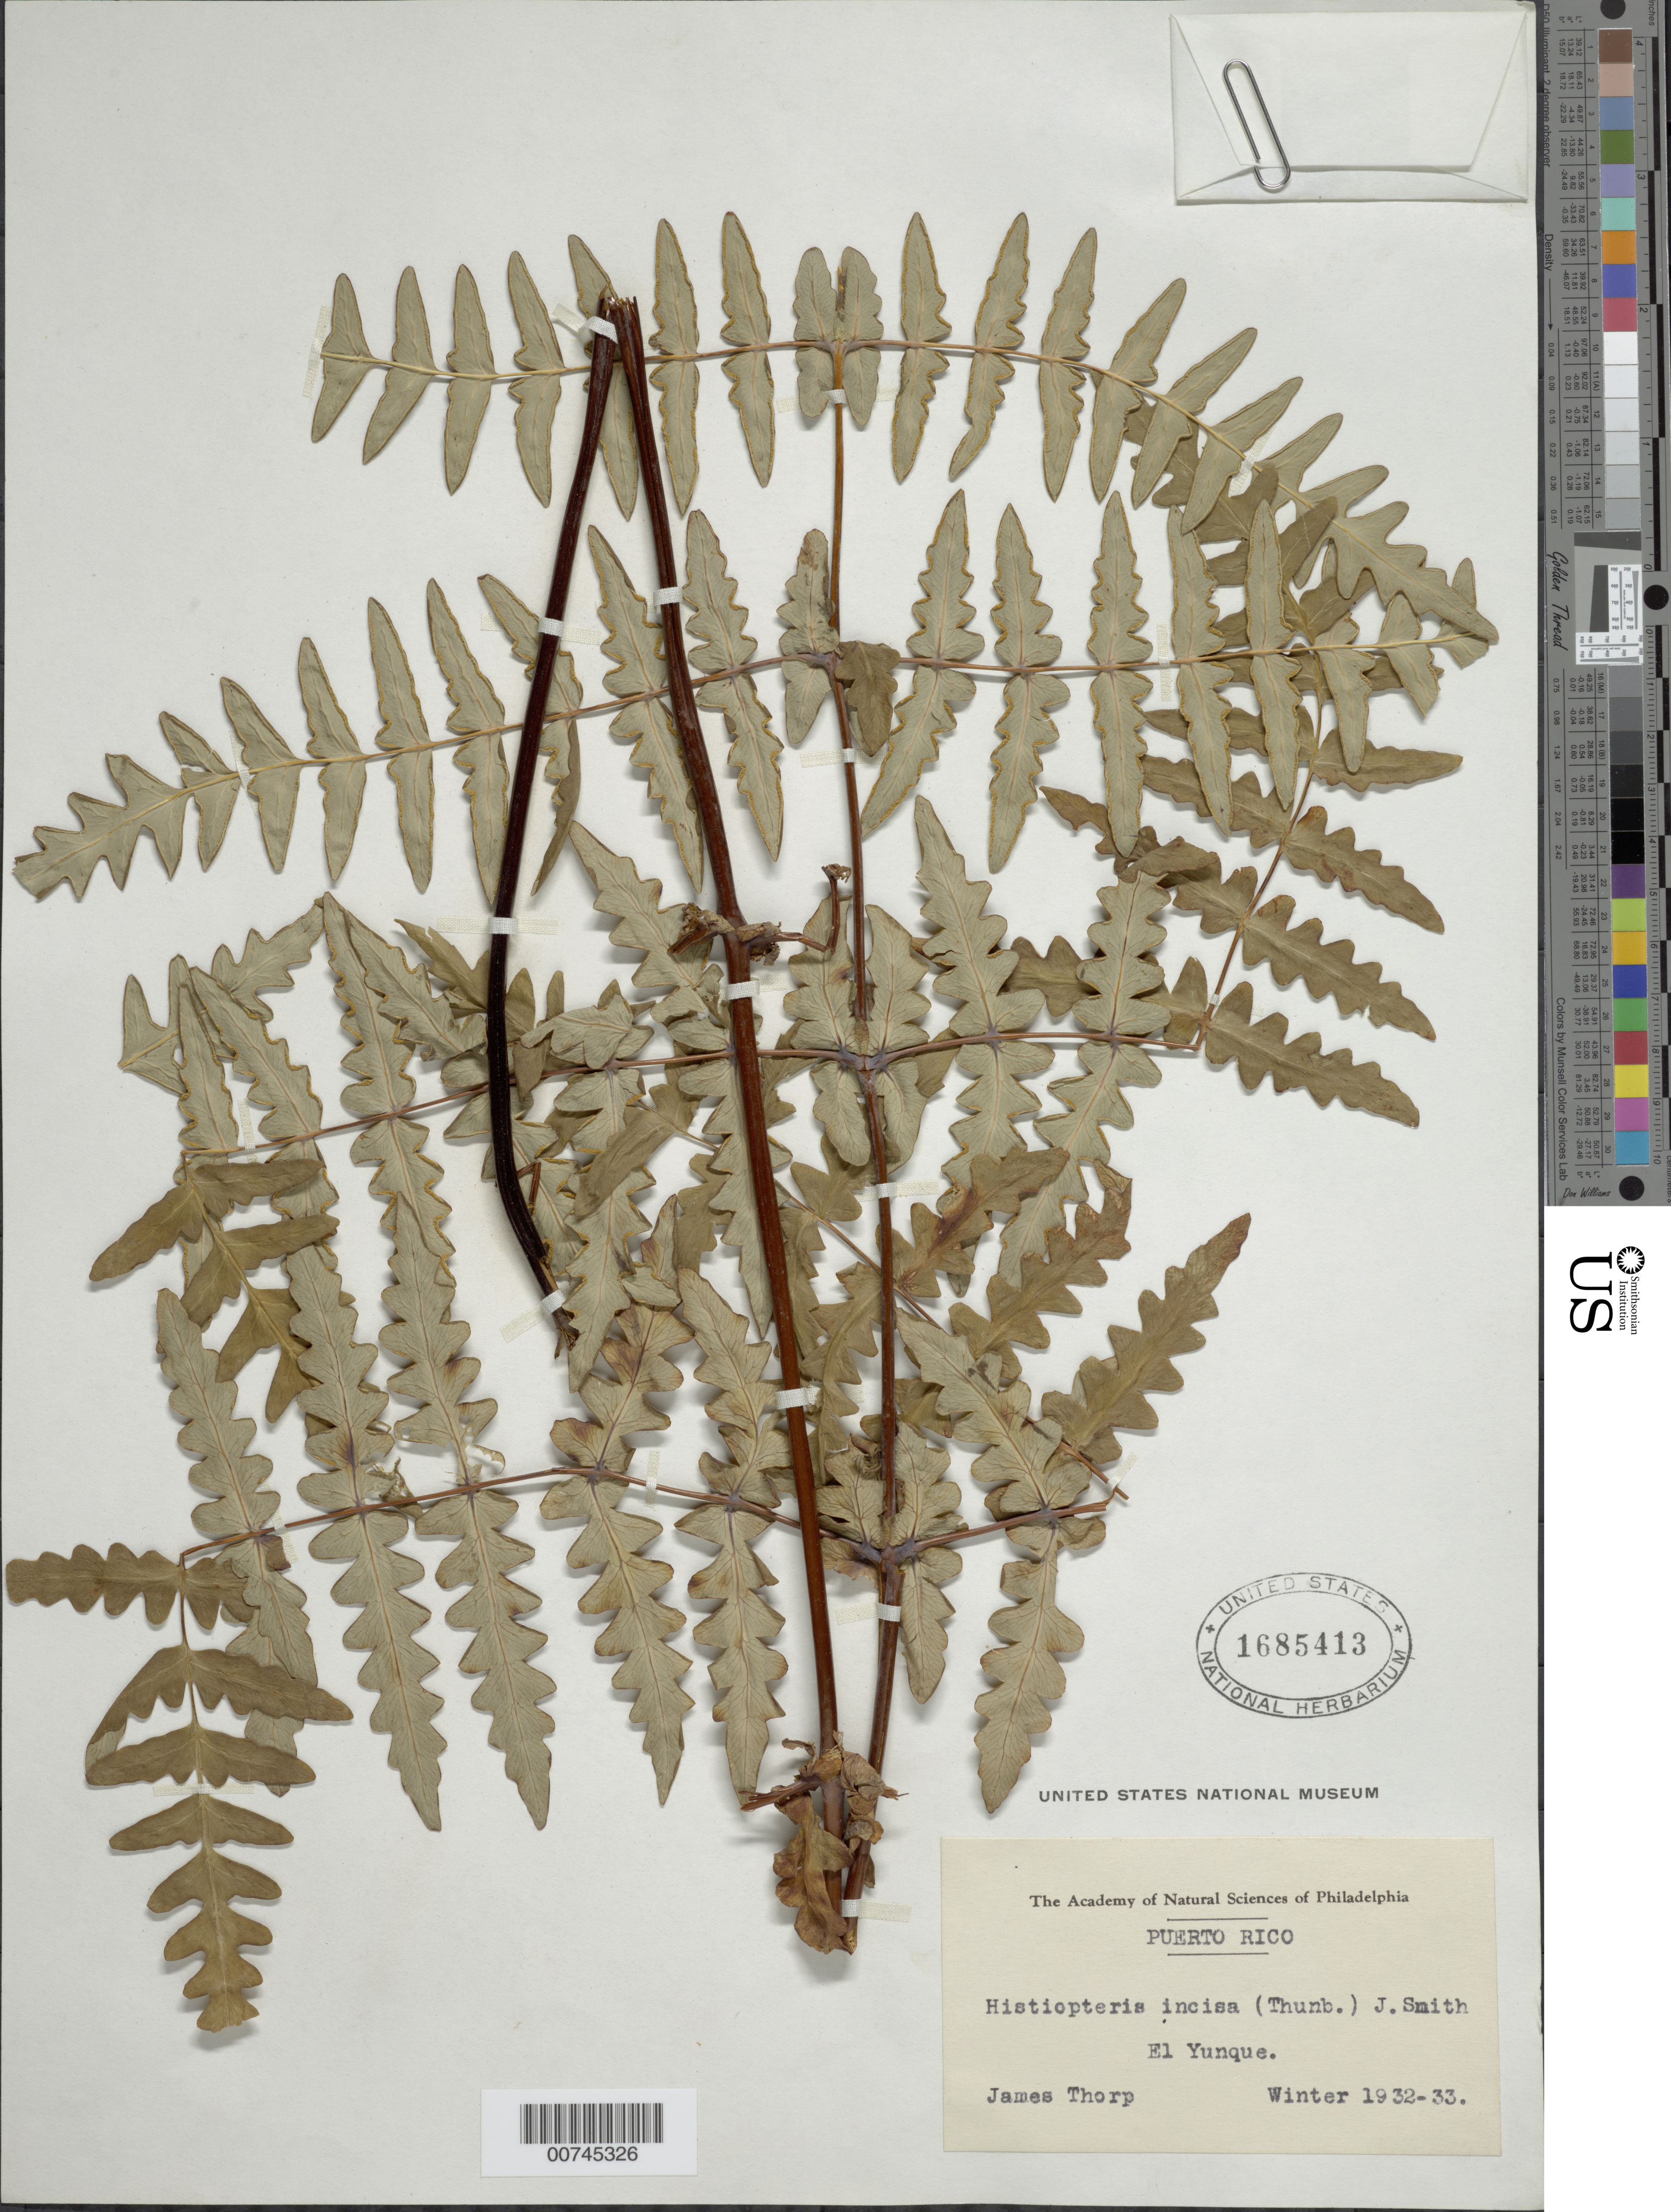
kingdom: Plantae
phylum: Tracheophyta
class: Polypodiopsida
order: Polypodiales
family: Dennstaedtiaceae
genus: Histiopteris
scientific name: Histiopteris incisa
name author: (Thunb.) J. Sm.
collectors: J. Thorp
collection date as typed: Win 1932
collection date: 1932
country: Puerto Rico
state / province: Río Grande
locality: El Yunque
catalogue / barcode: US 1685413